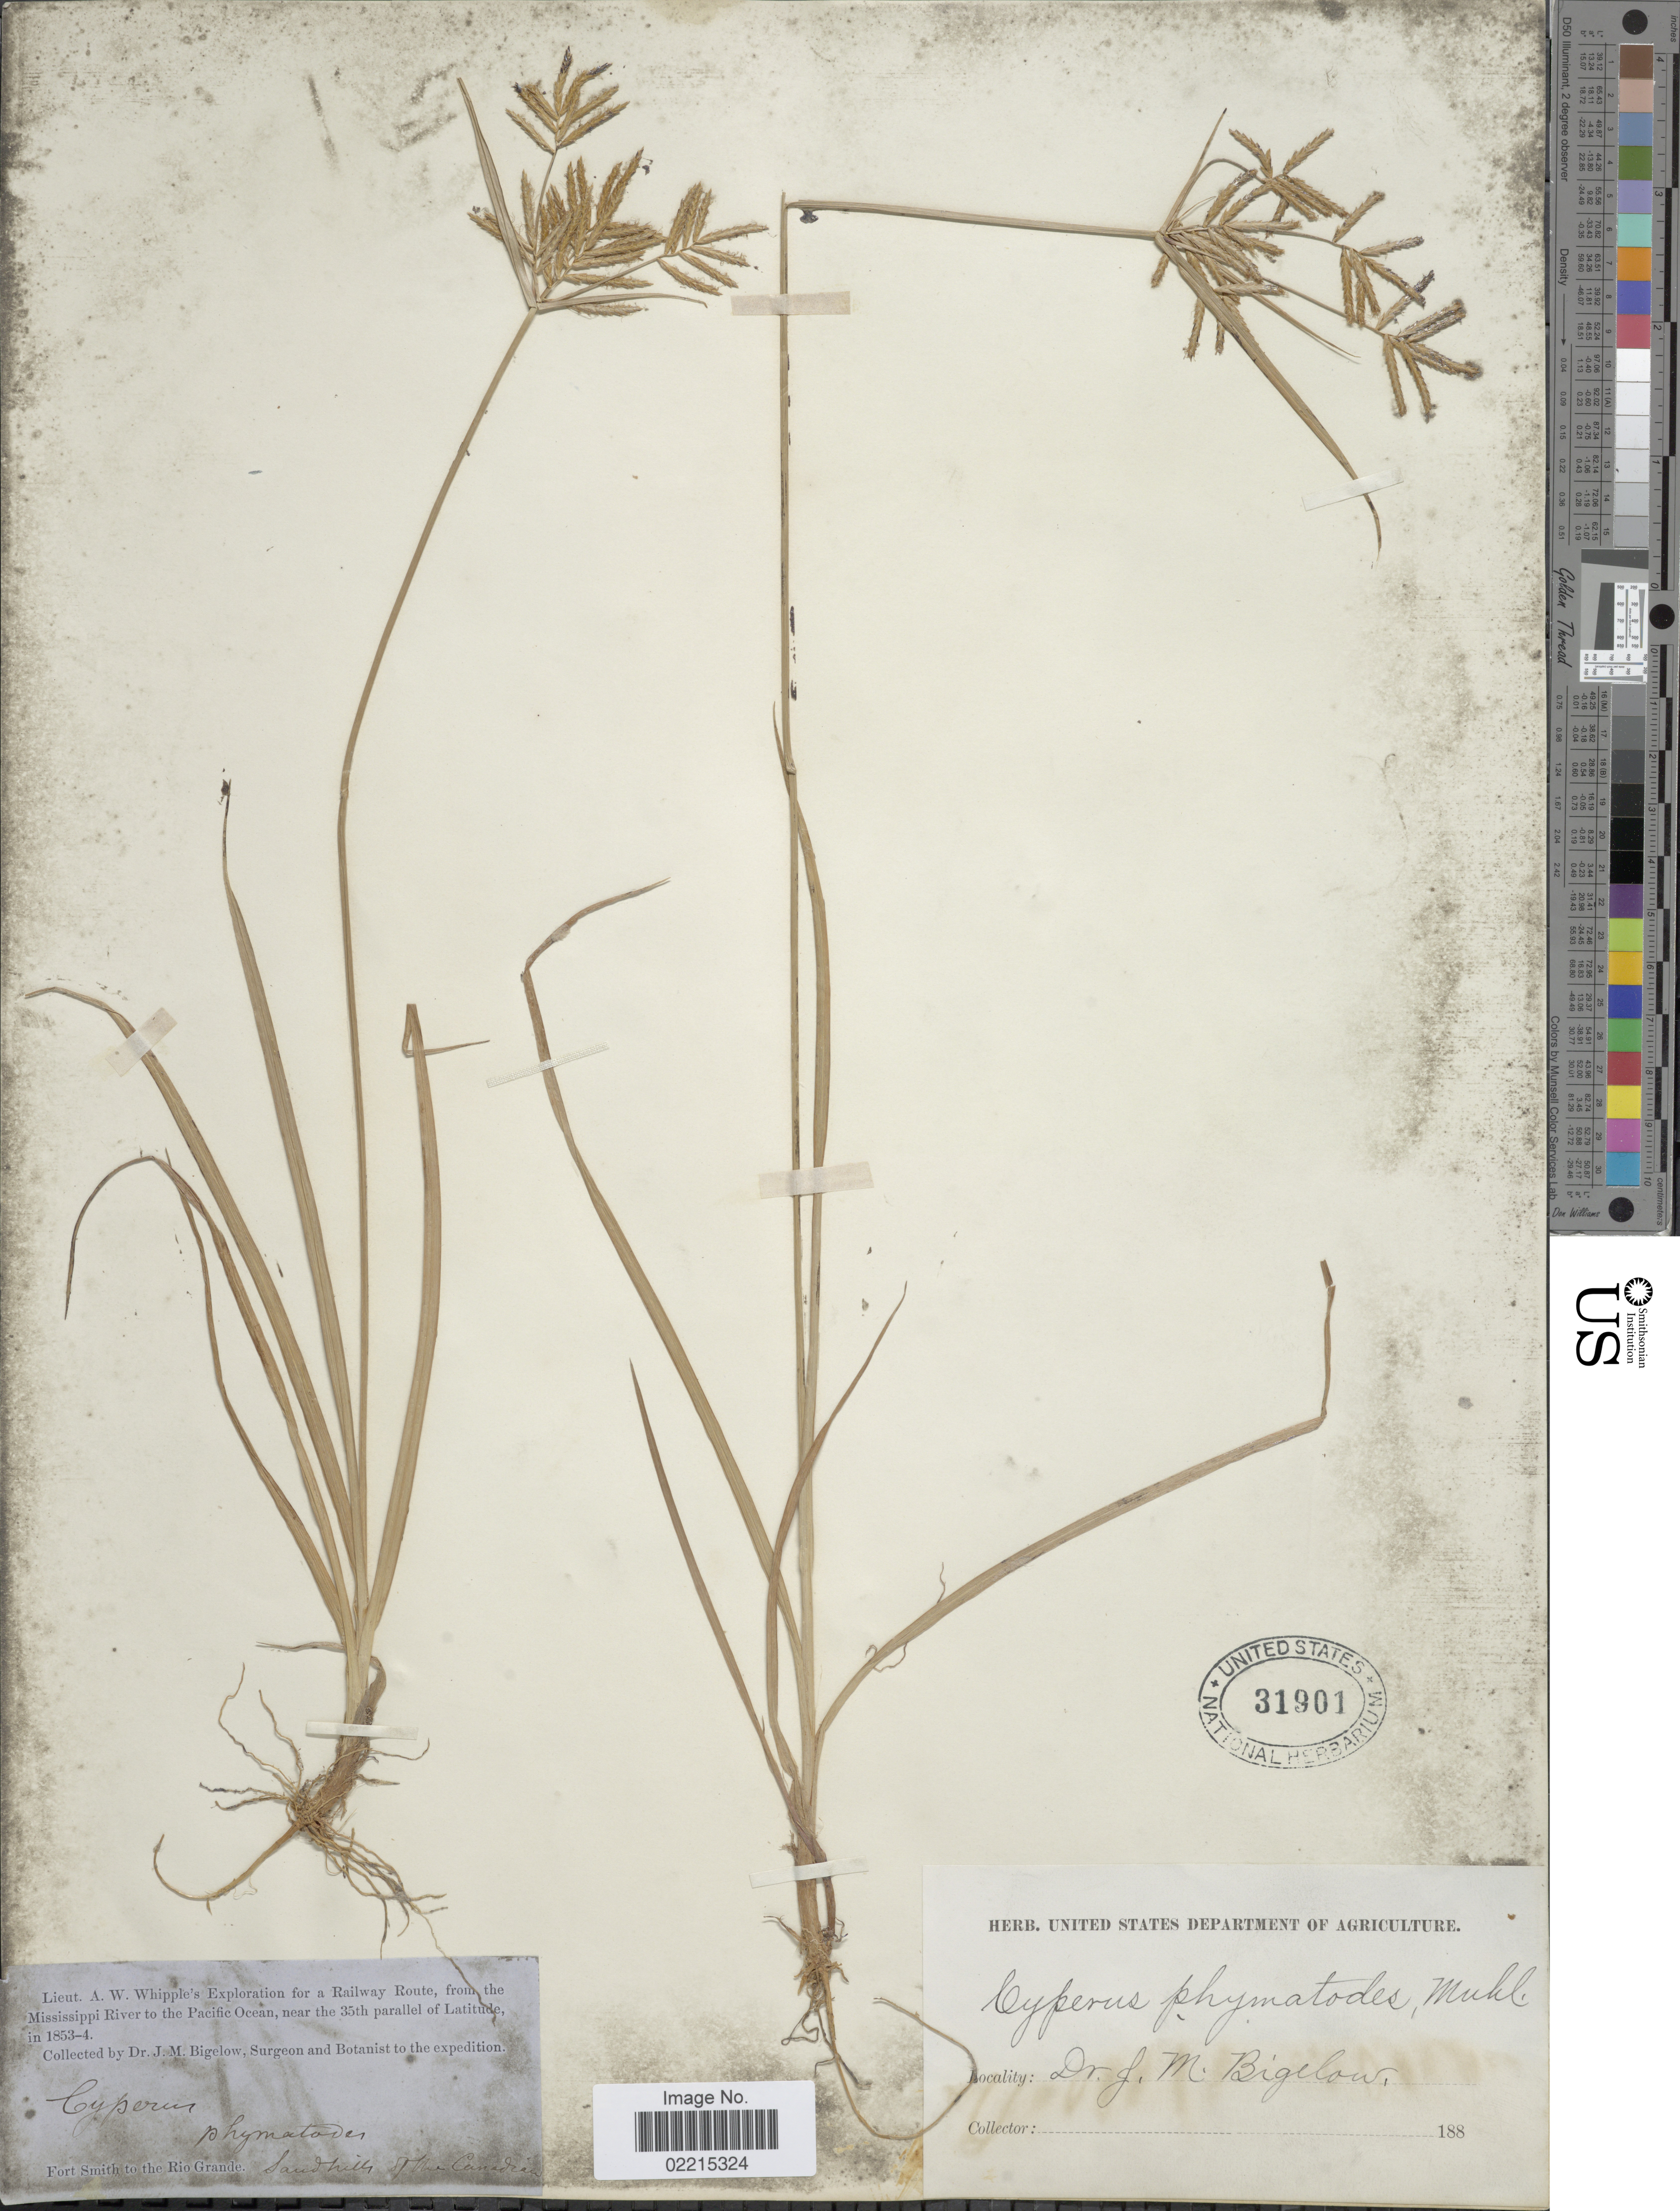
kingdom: Plantae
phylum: Tracheophyta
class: Liliopsida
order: Poales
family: Cyperaceae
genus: Cyperus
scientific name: Cyperus esculentus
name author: L.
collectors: J. M. Bigelow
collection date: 1853/1854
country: United States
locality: A Railway Route, from tthe Mississippi River to the Pacific Ocean, near the 35th parallel of Latitude, Fort Smith to the Rio Grande. Sandhills of the Canadian.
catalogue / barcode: US 31901